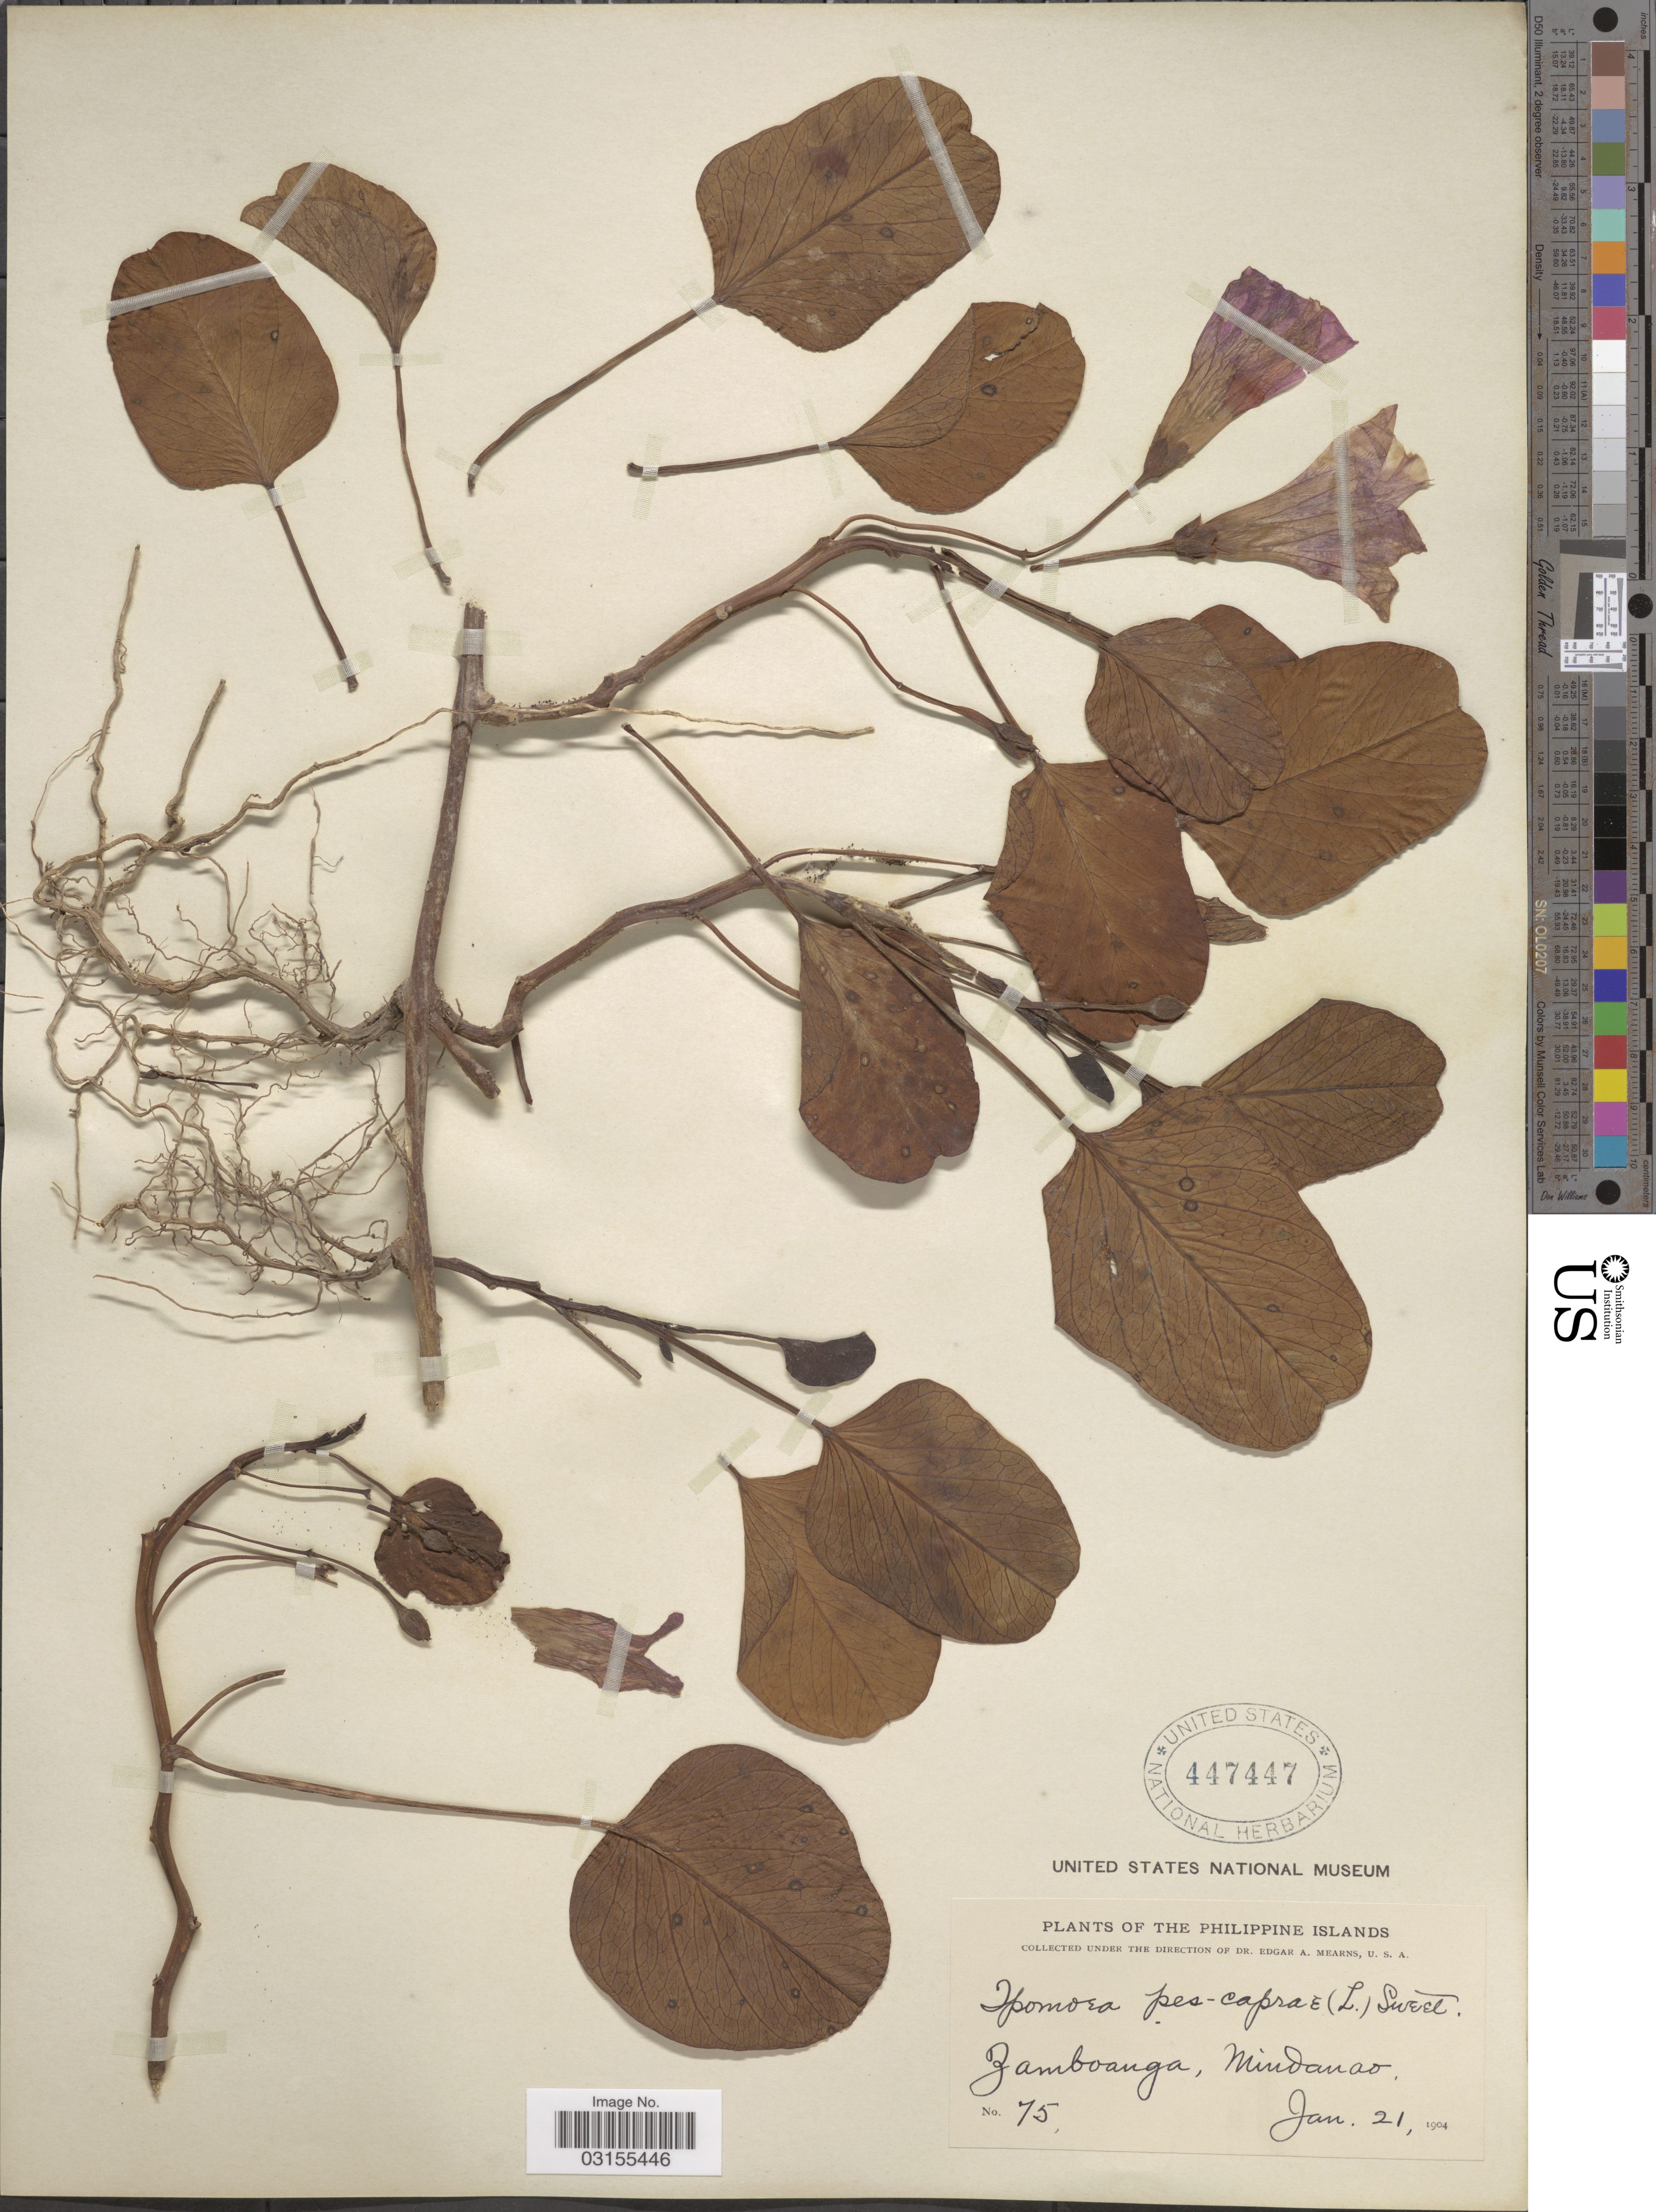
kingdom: Plantae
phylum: Tracheophyta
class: Magnoliopsida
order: Solanales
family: Convolvulaceae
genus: Ipomoea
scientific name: Ipomoea pes-caprae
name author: (L.) R. Br.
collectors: E. A. Mearns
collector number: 75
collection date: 1904-01-21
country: Philippines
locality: The Philippine Island. Zamboanga, Mindanao.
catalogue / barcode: US 447447